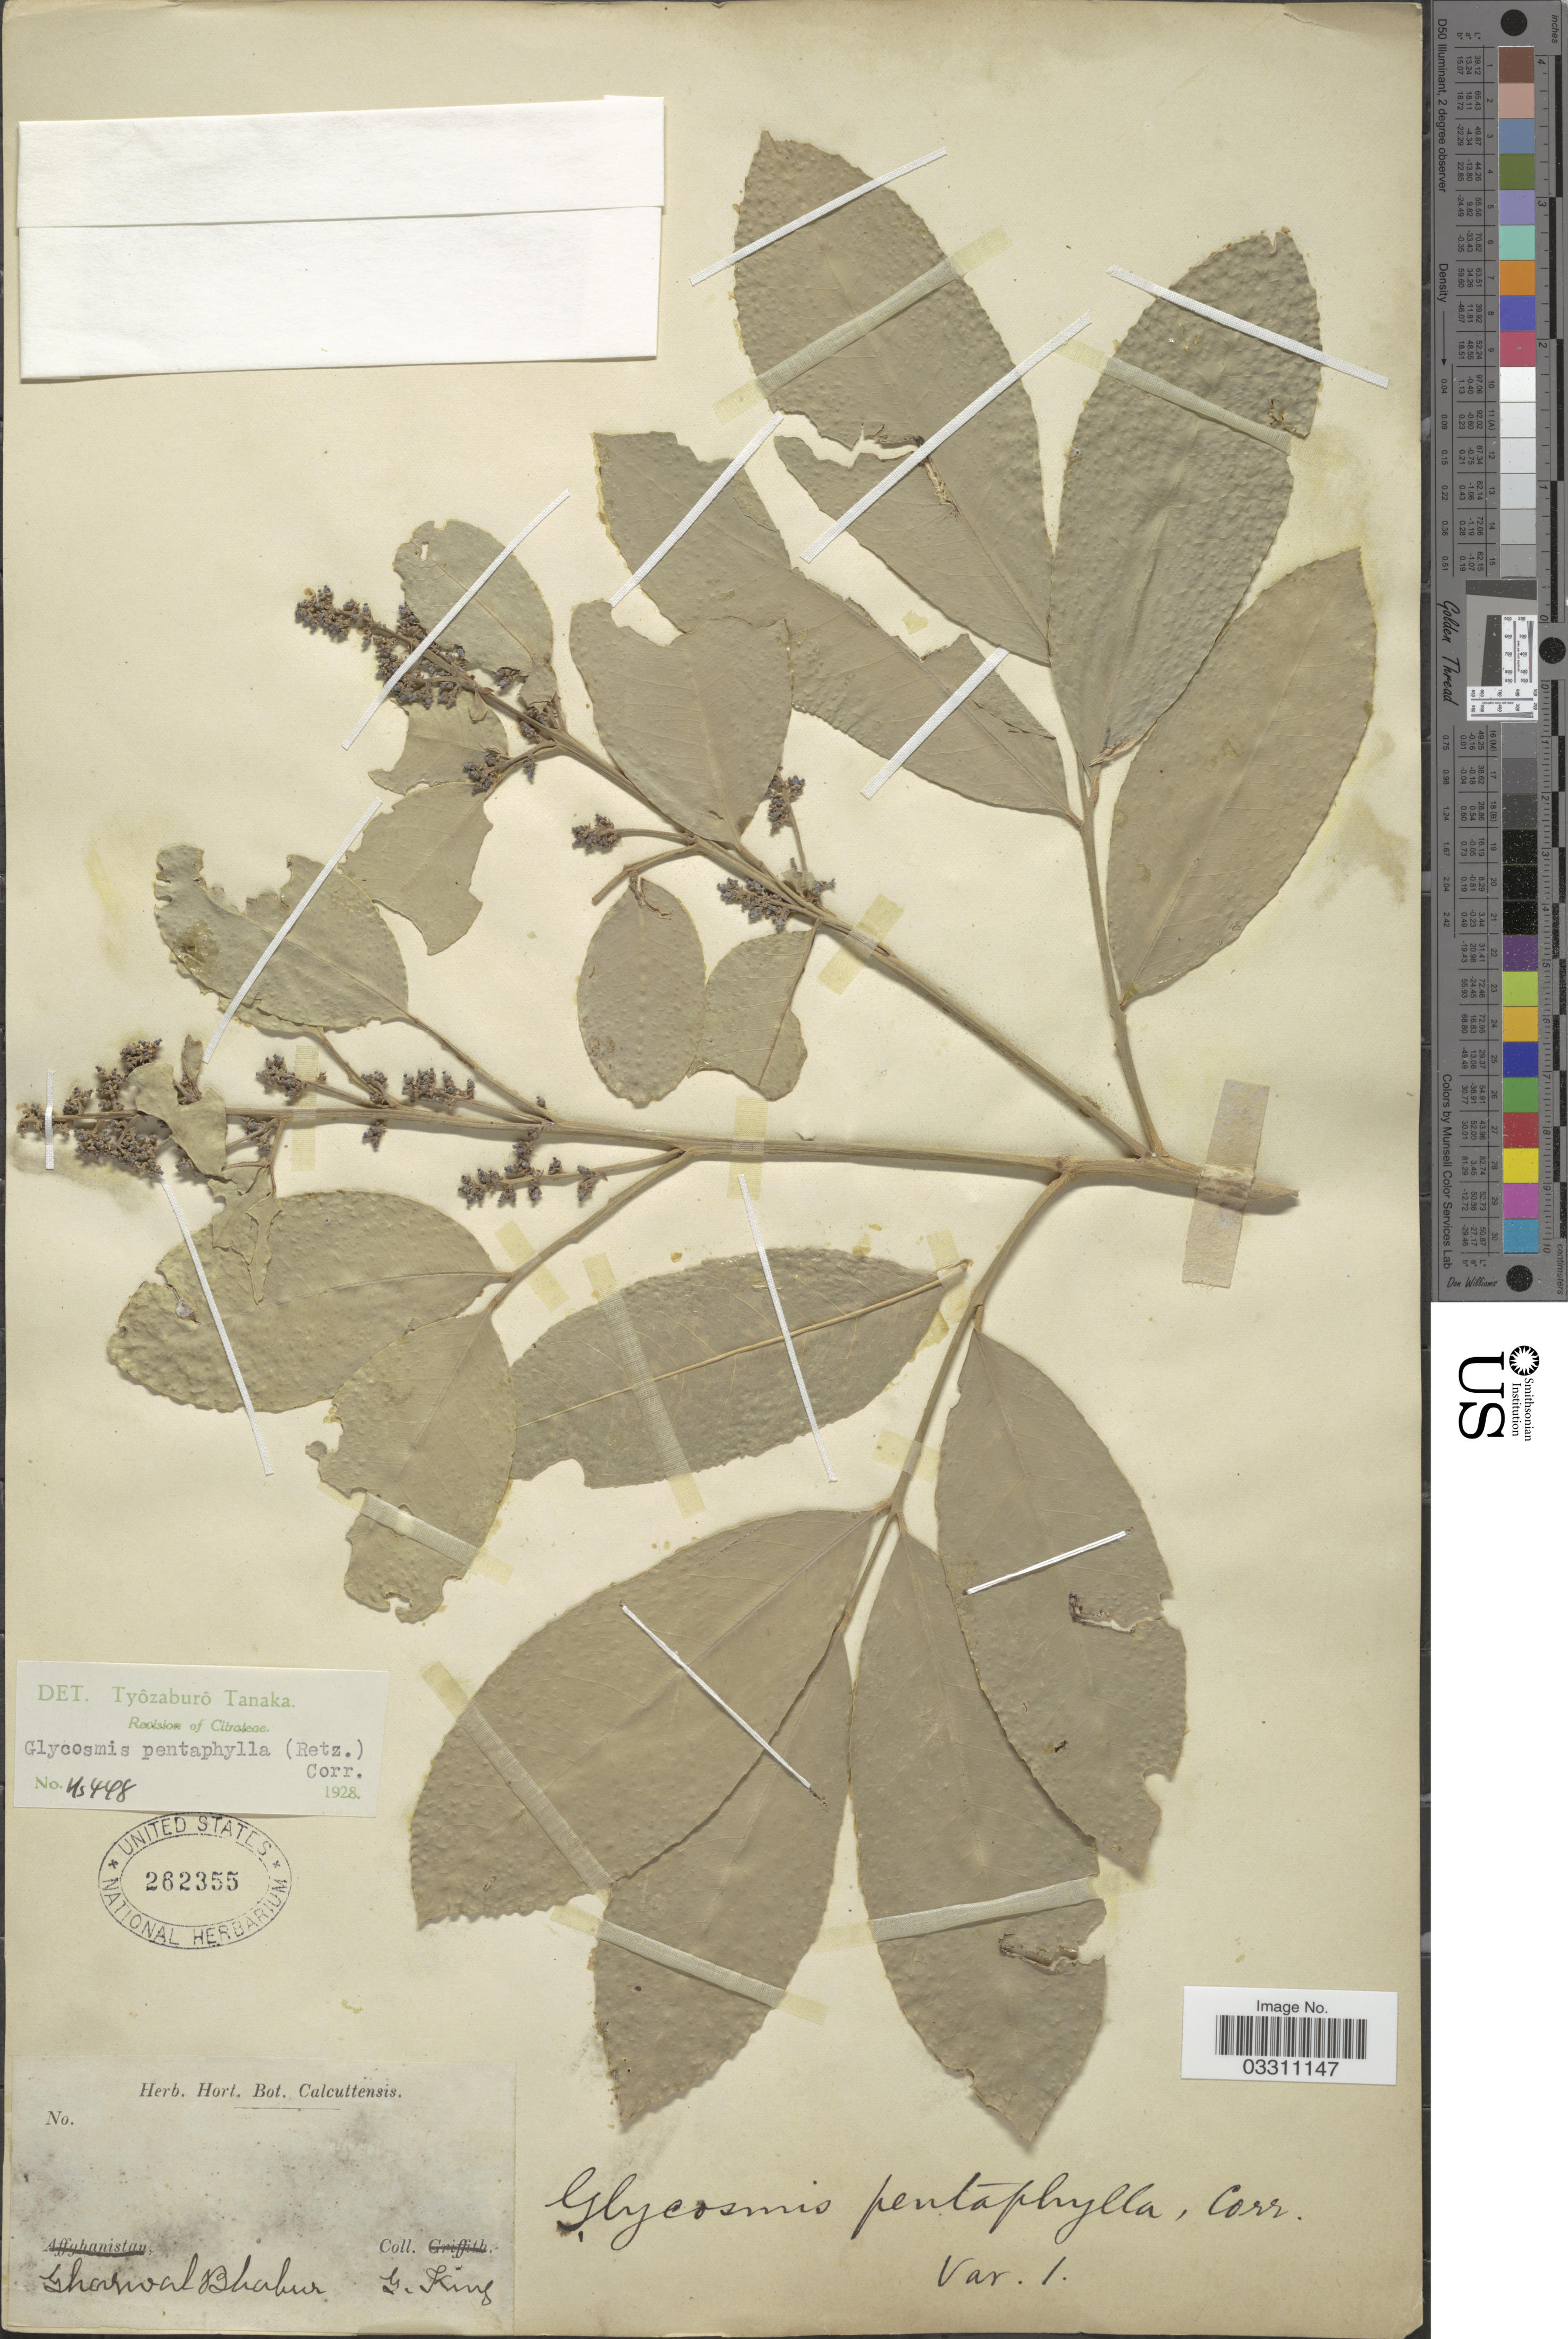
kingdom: Plantae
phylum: Tracheophyta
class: Magnoliopsida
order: Sapindales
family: Rutaceae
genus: Glycosmis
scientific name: Glycosmis pentaphylla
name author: (Retz.) DC.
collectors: G. King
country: India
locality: Gharwal Bhahur.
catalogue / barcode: US 262355